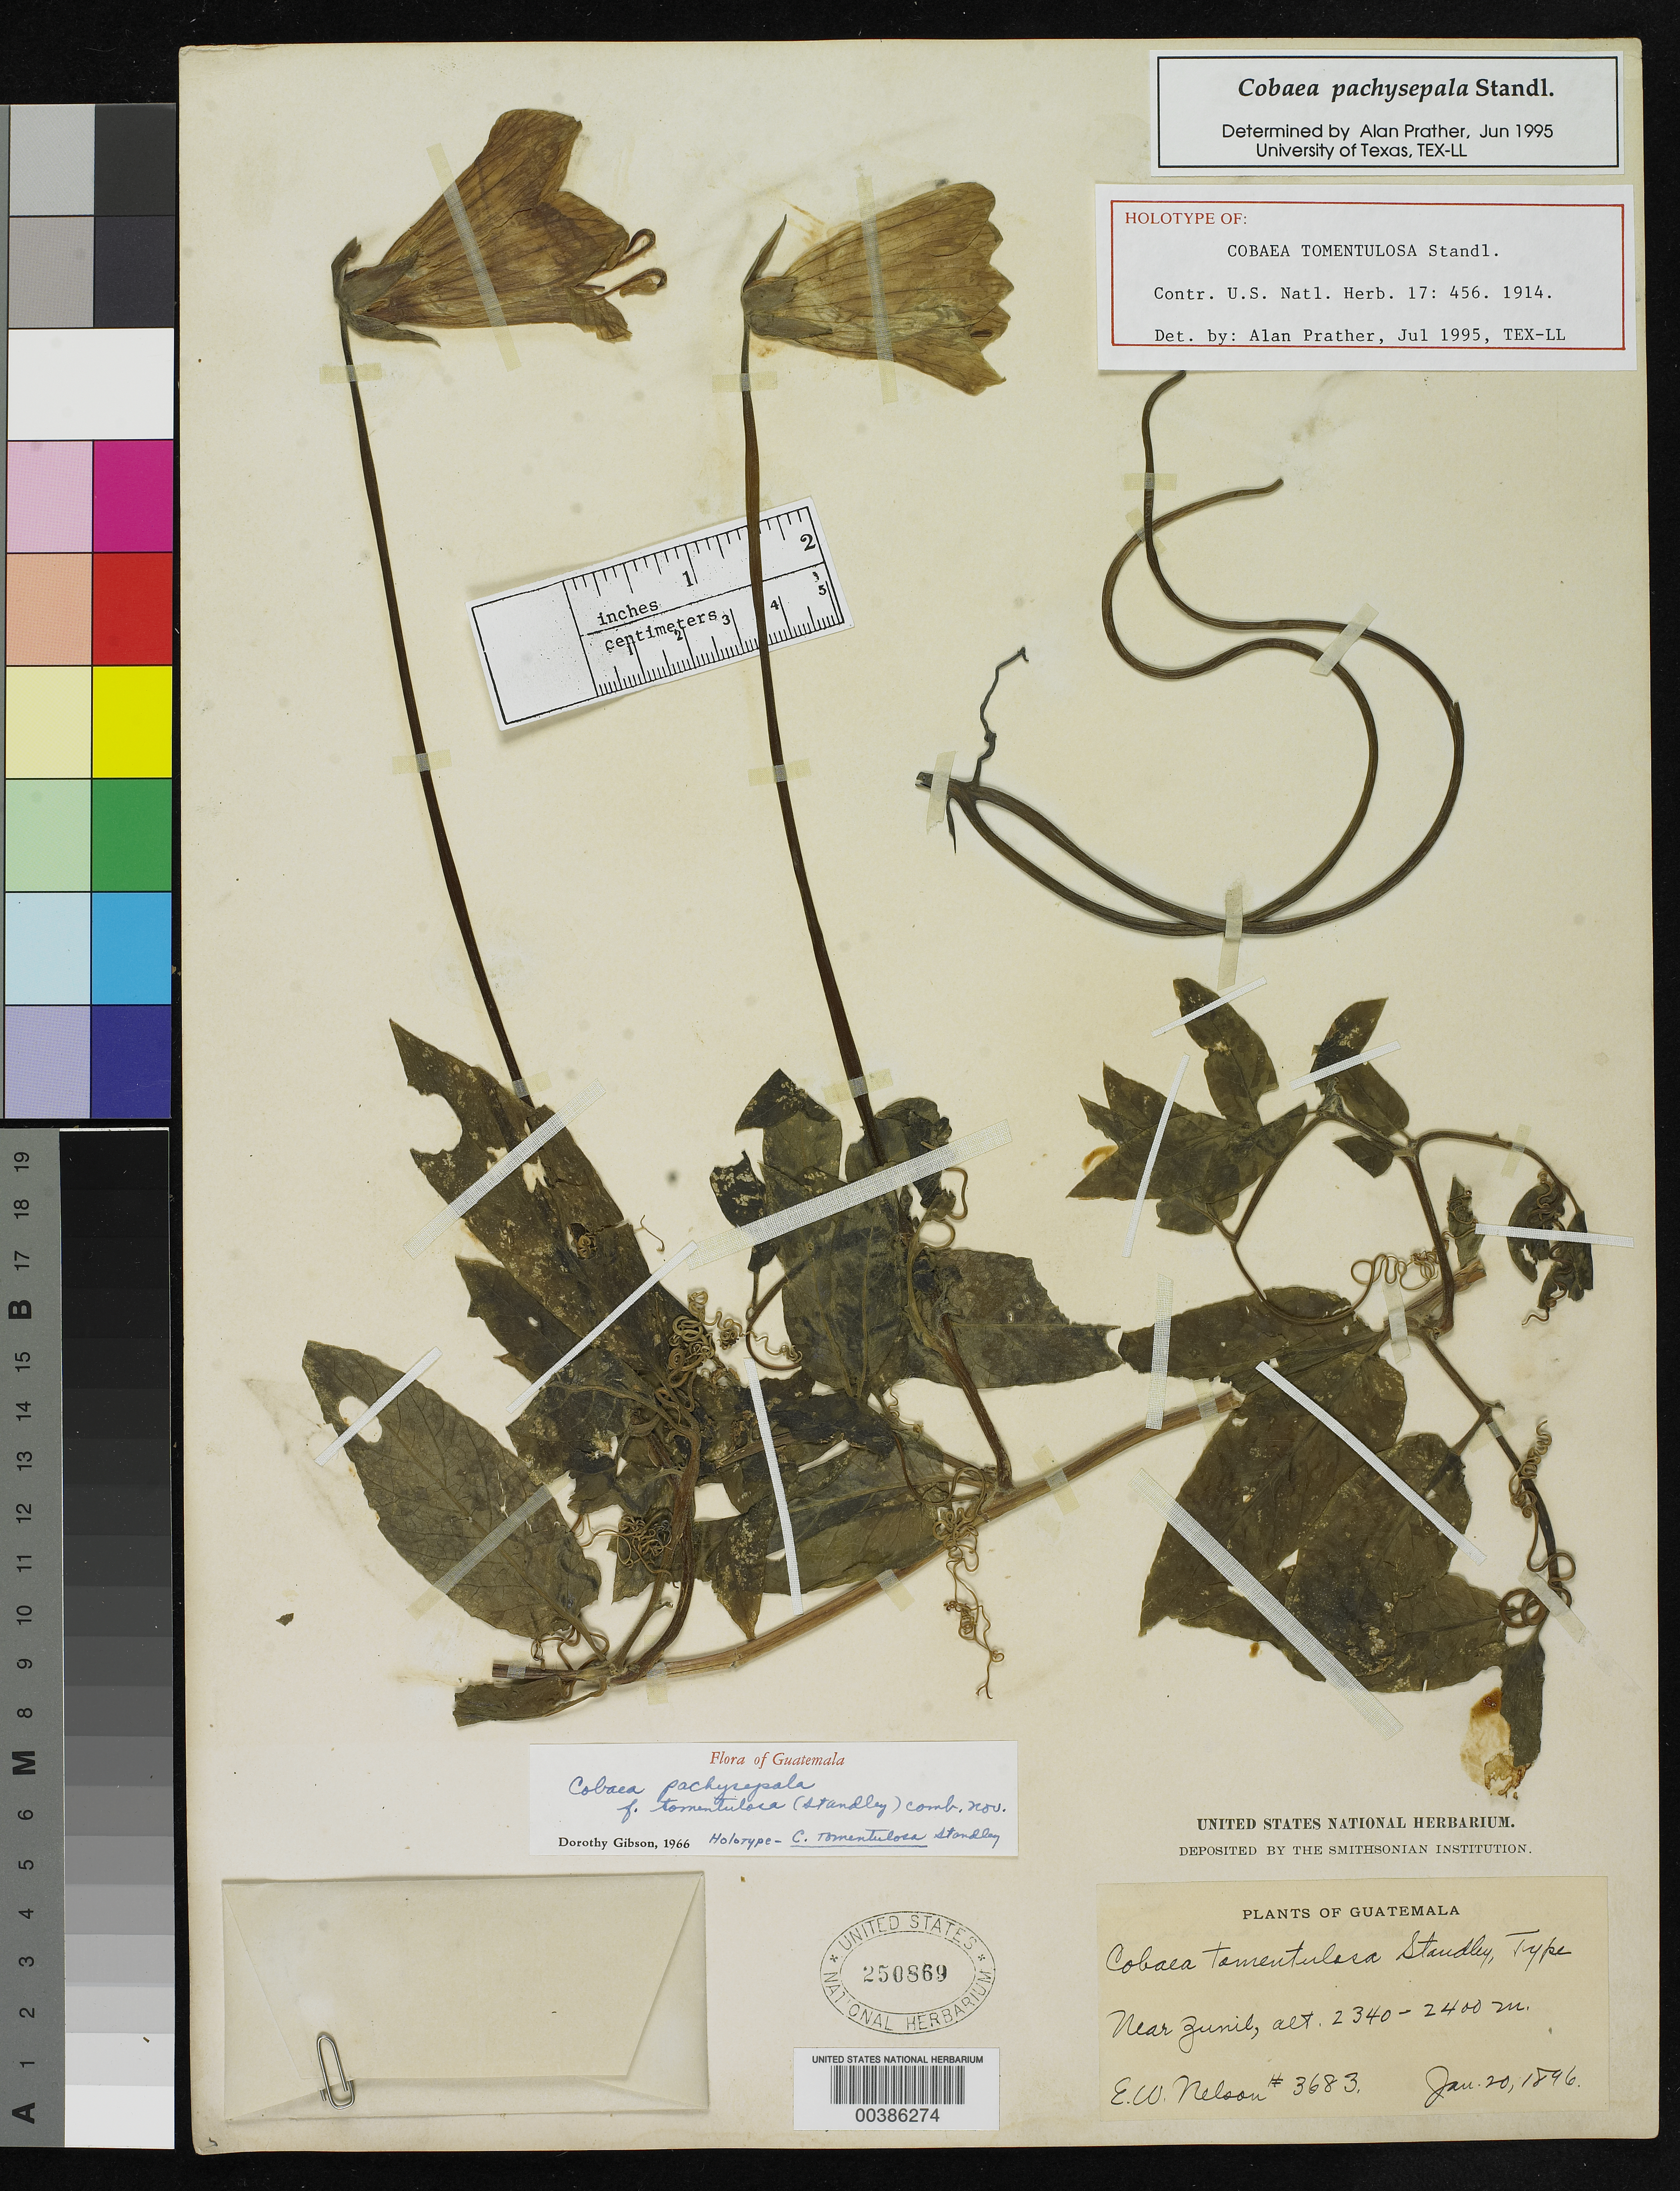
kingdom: Plantae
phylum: Tracheophyta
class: Magnoliopsida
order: Ericales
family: Polemoniaceae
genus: Cobaea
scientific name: Cobaea tomentulosa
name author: Standl.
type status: Holotype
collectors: E. W. Nelson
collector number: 3683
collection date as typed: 20 Jan 1896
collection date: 1896-01-20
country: Guatemala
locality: Near Zunil.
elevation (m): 2340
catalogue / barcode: US 250869